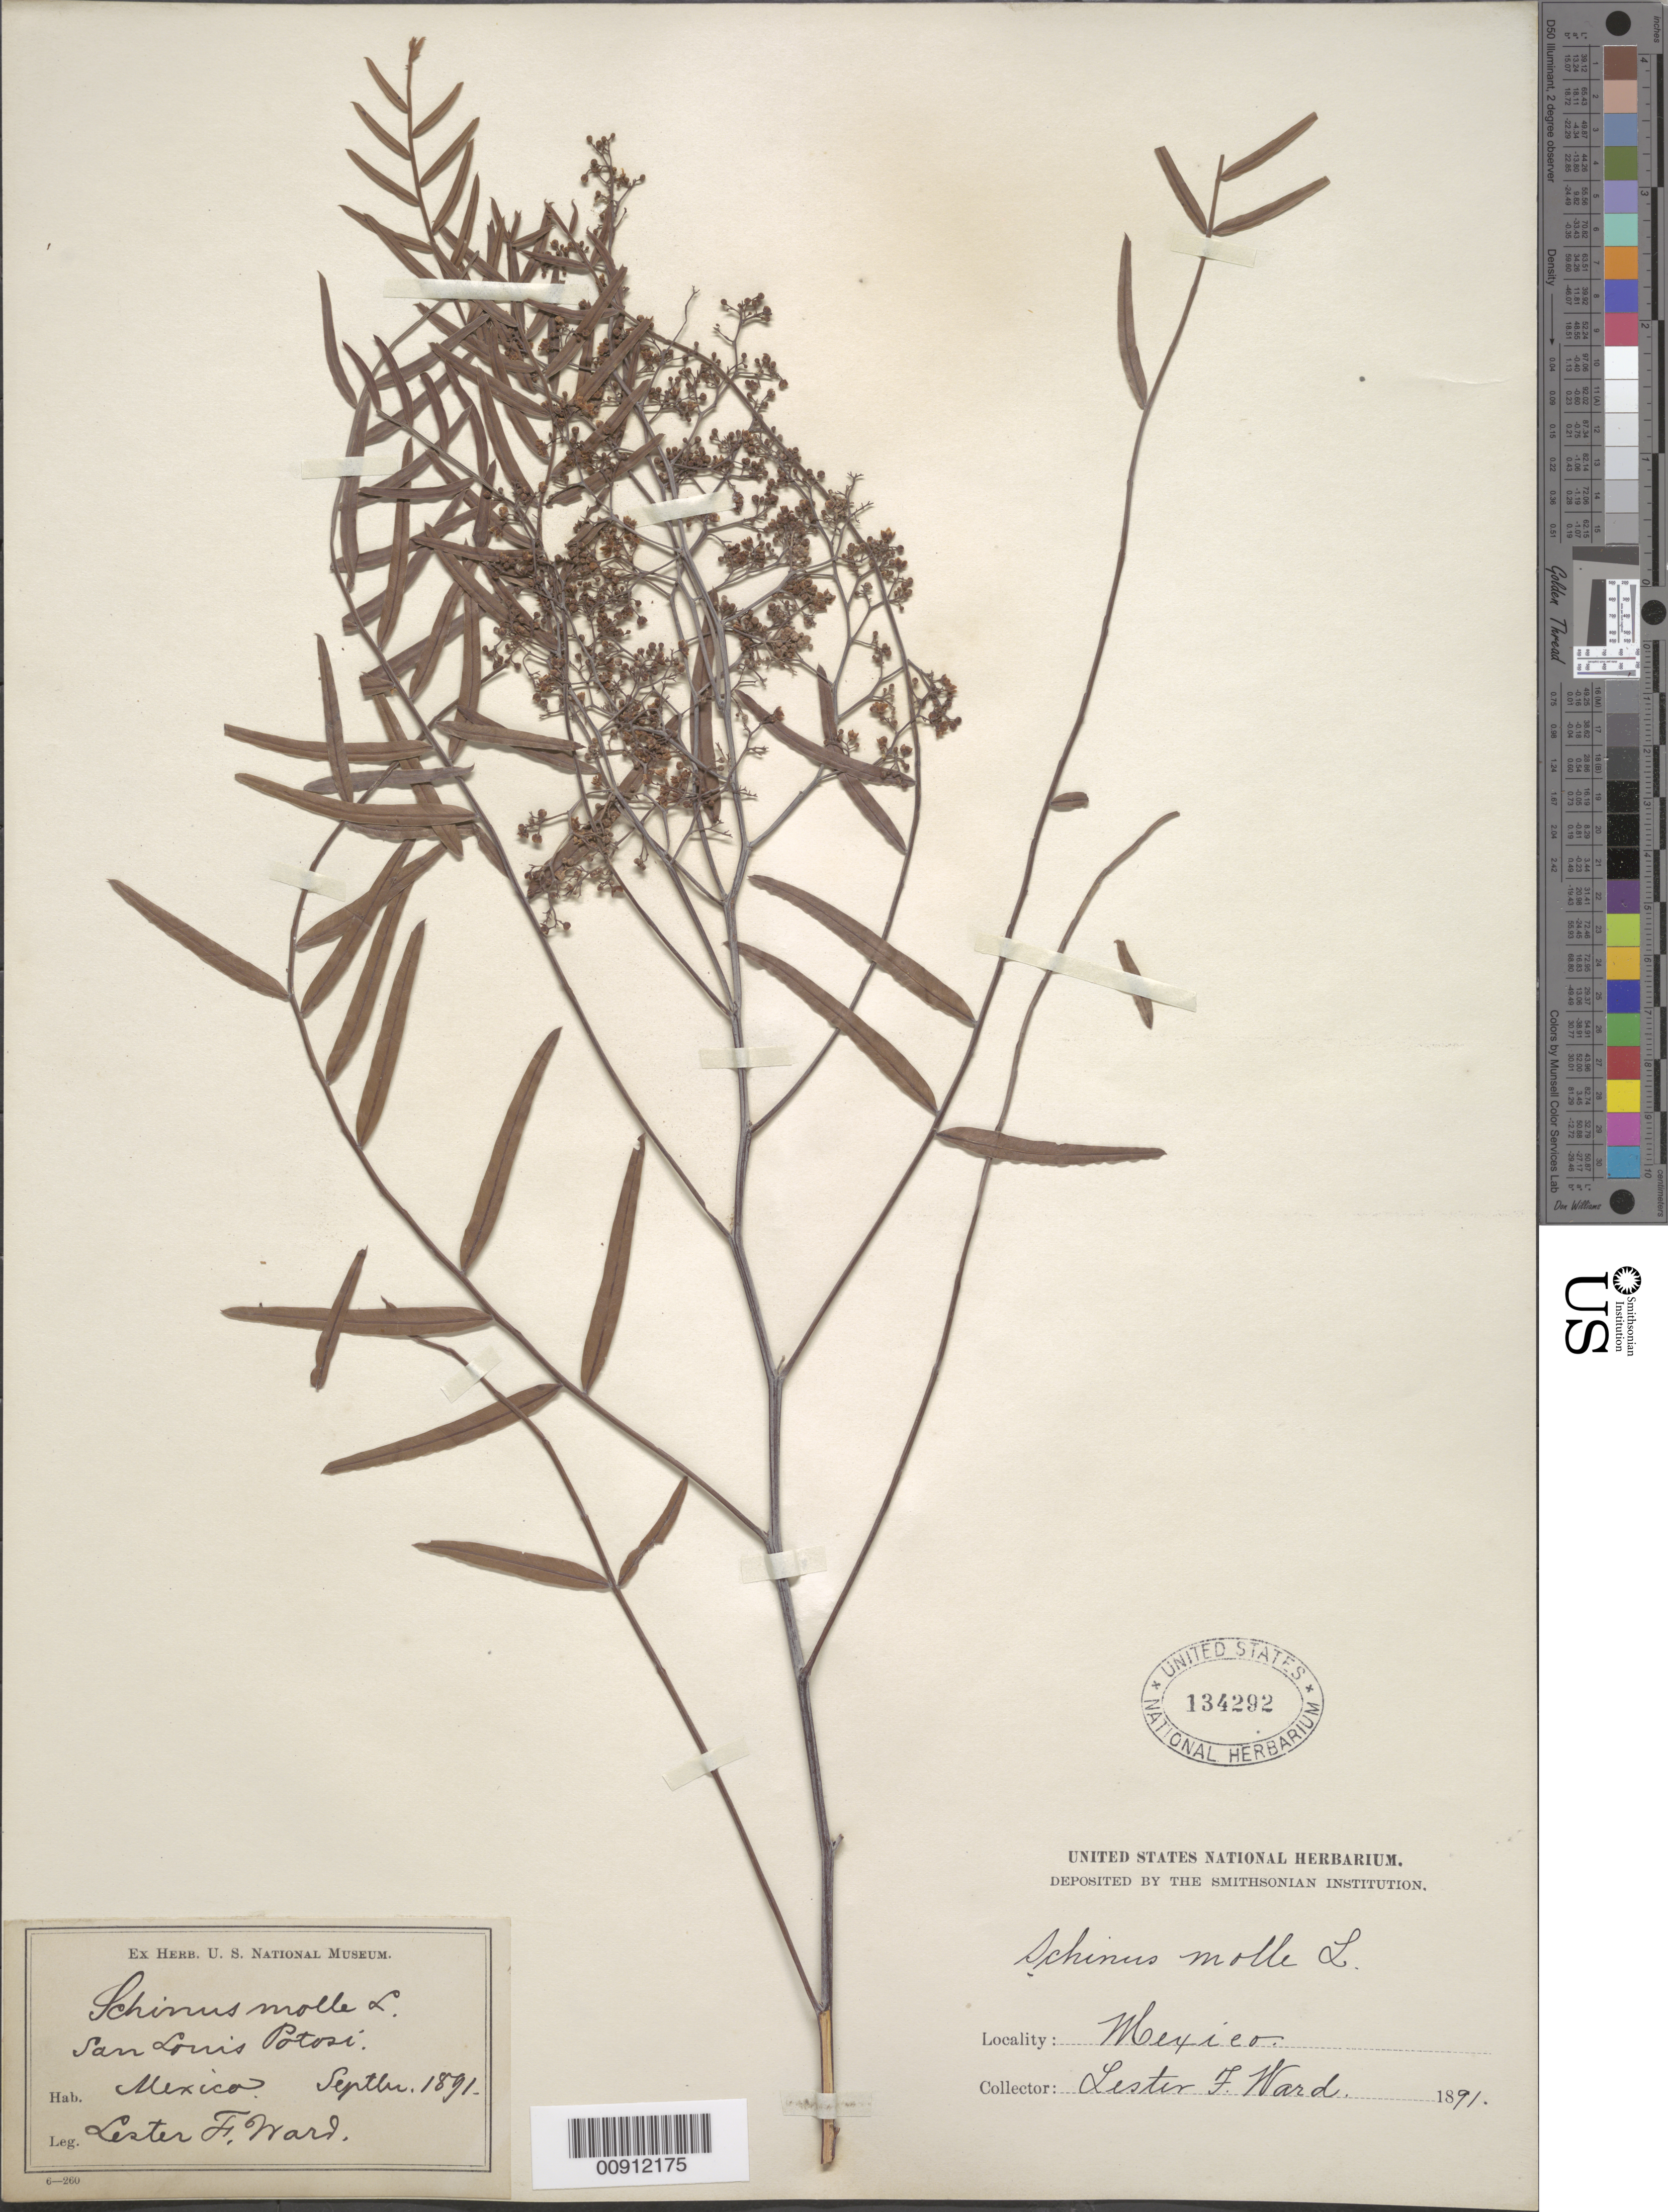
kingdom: Plantae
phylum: Tracheophyta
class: Magnoliopsida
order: Sapindales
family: Anacardiaceae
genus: Schinus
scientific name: Schinus areira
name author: L.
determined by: Mitchell, John D.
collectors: L. F. Ward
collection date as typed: Sep 1891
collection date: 1891-09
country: Mexico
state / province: San Luis Potosí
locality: San Luis Potosí.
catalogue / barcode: US 134292